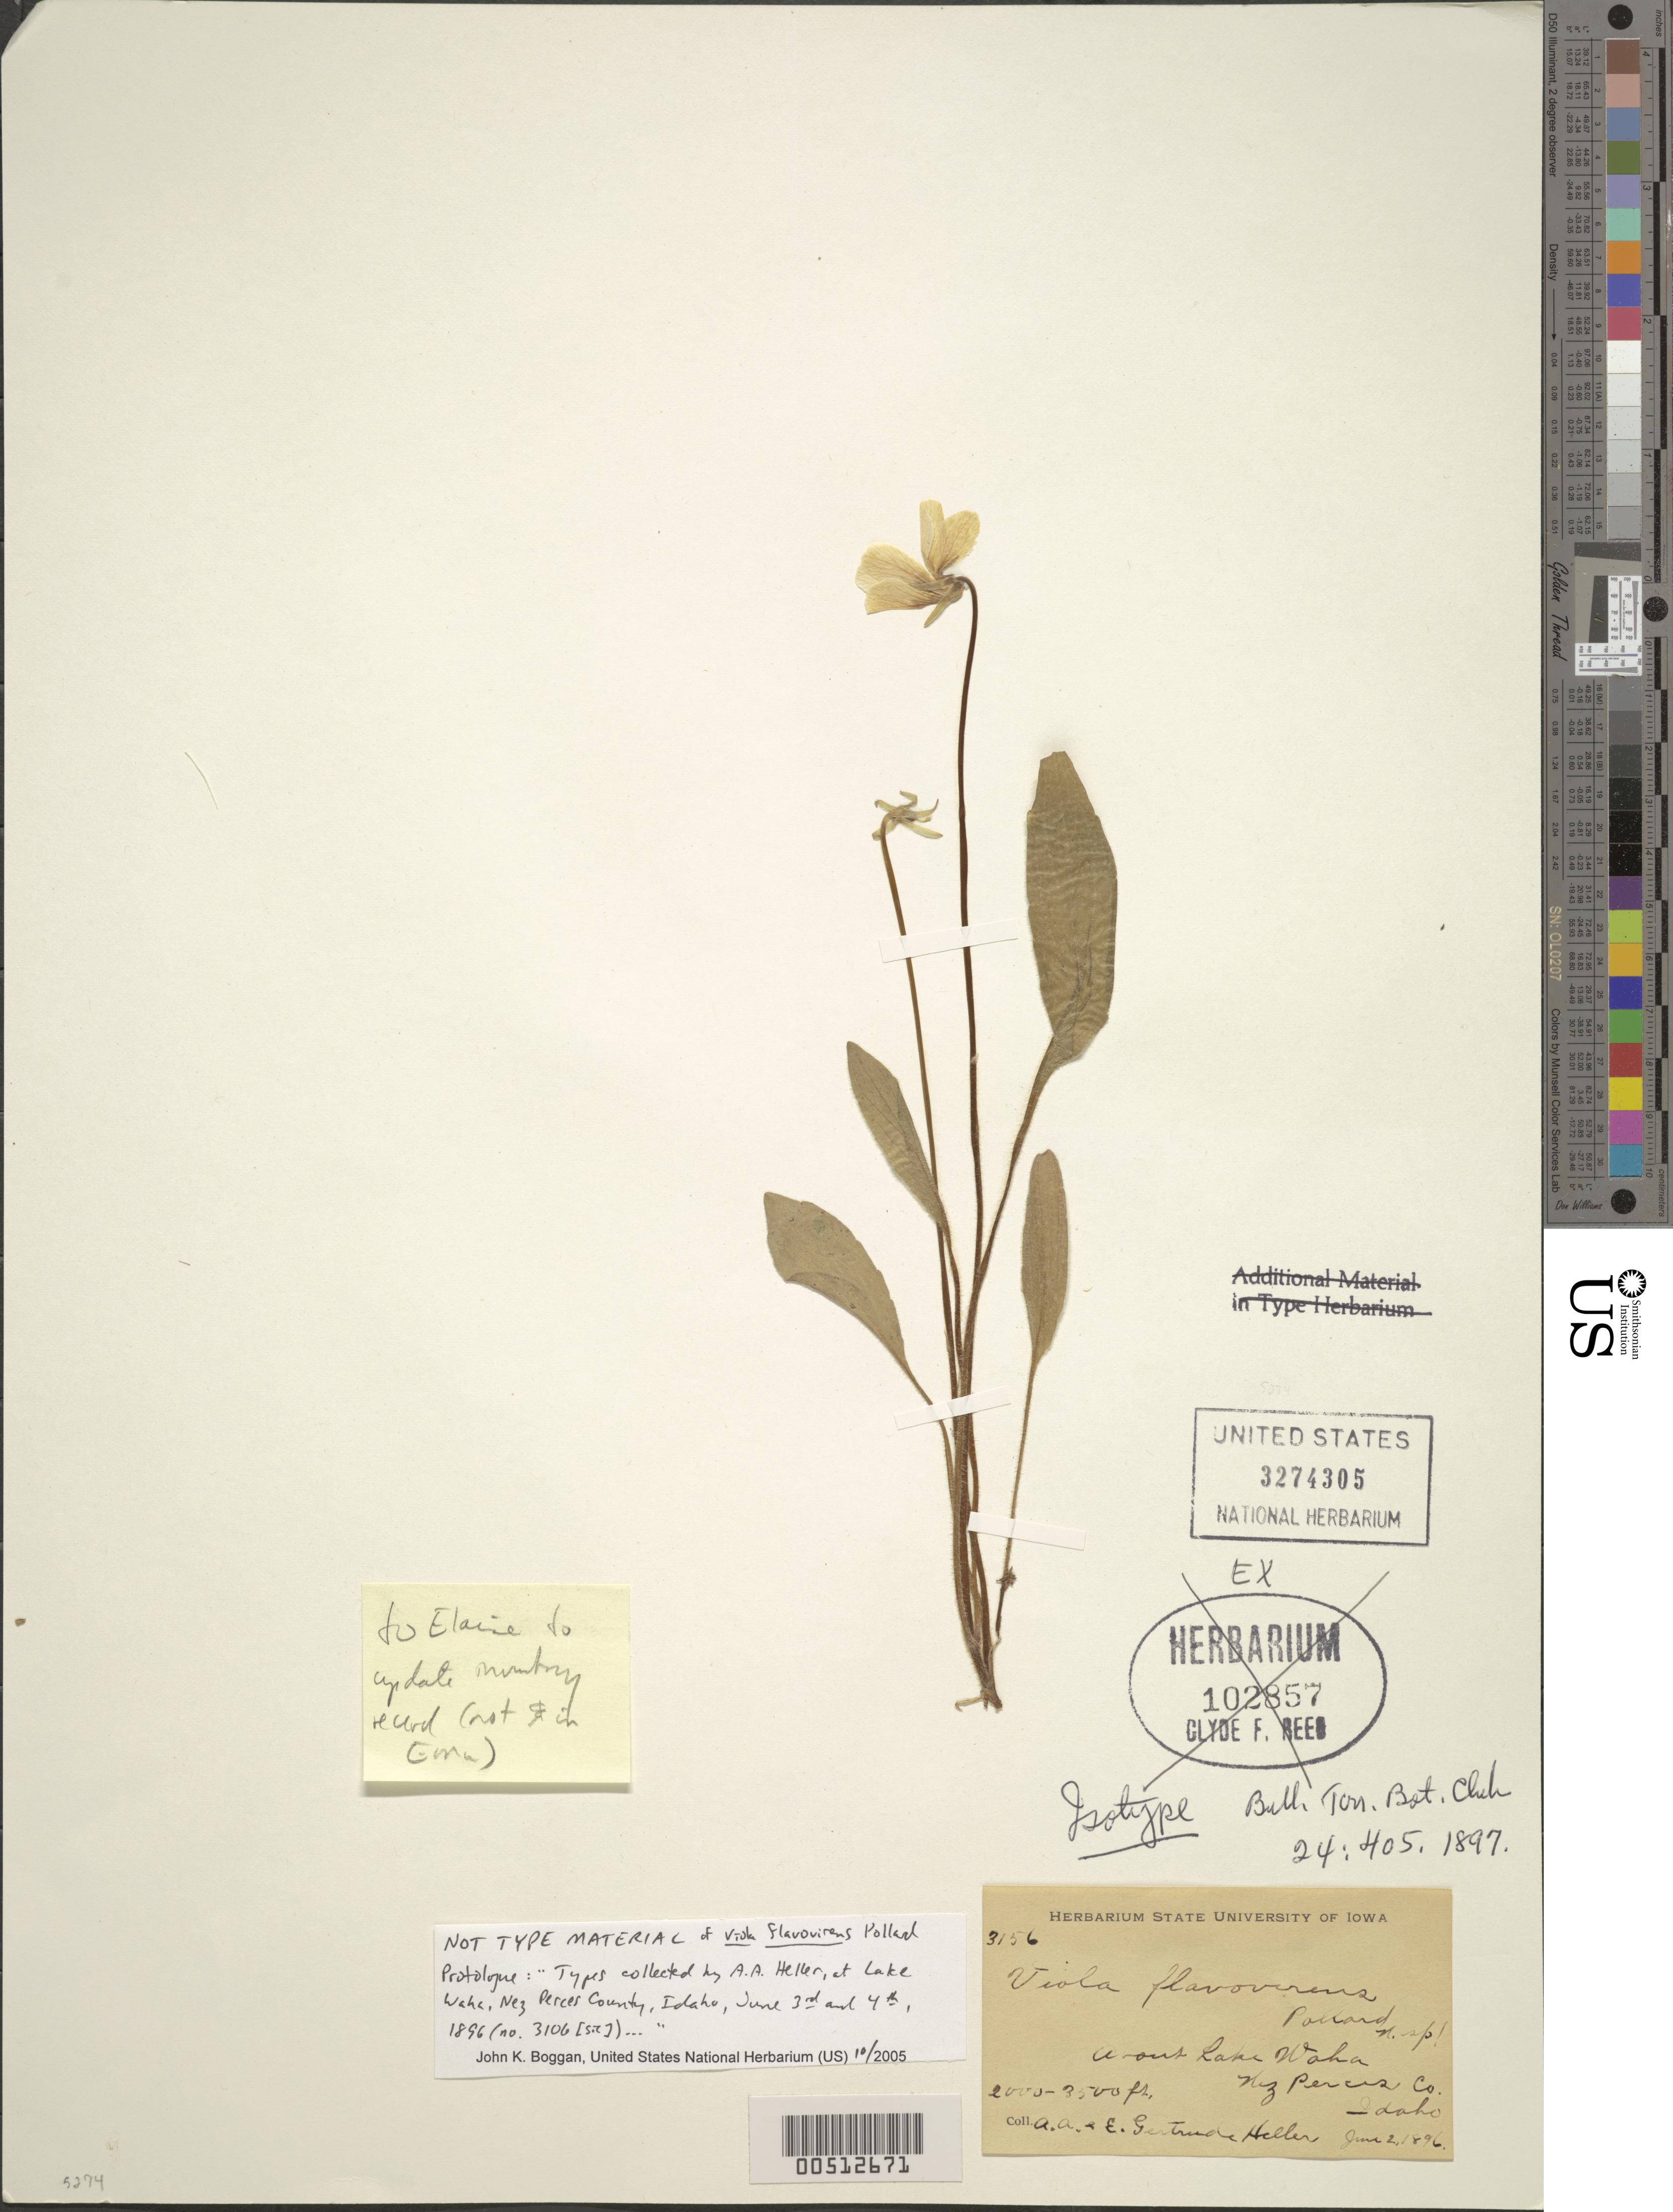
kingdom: Plantae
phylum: Tracheophyta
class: Magnoliopsida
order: Malpighiales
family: Violaceae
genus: Viola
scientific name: Viola flavovirens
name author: Pollard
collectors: A. A. Heller & E. G. Heller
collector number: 3156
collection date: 1896-06-02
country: United States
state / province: Idaho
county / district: Nez Perce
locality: About Lake Waha.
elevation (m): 610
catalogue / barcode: US 3274305